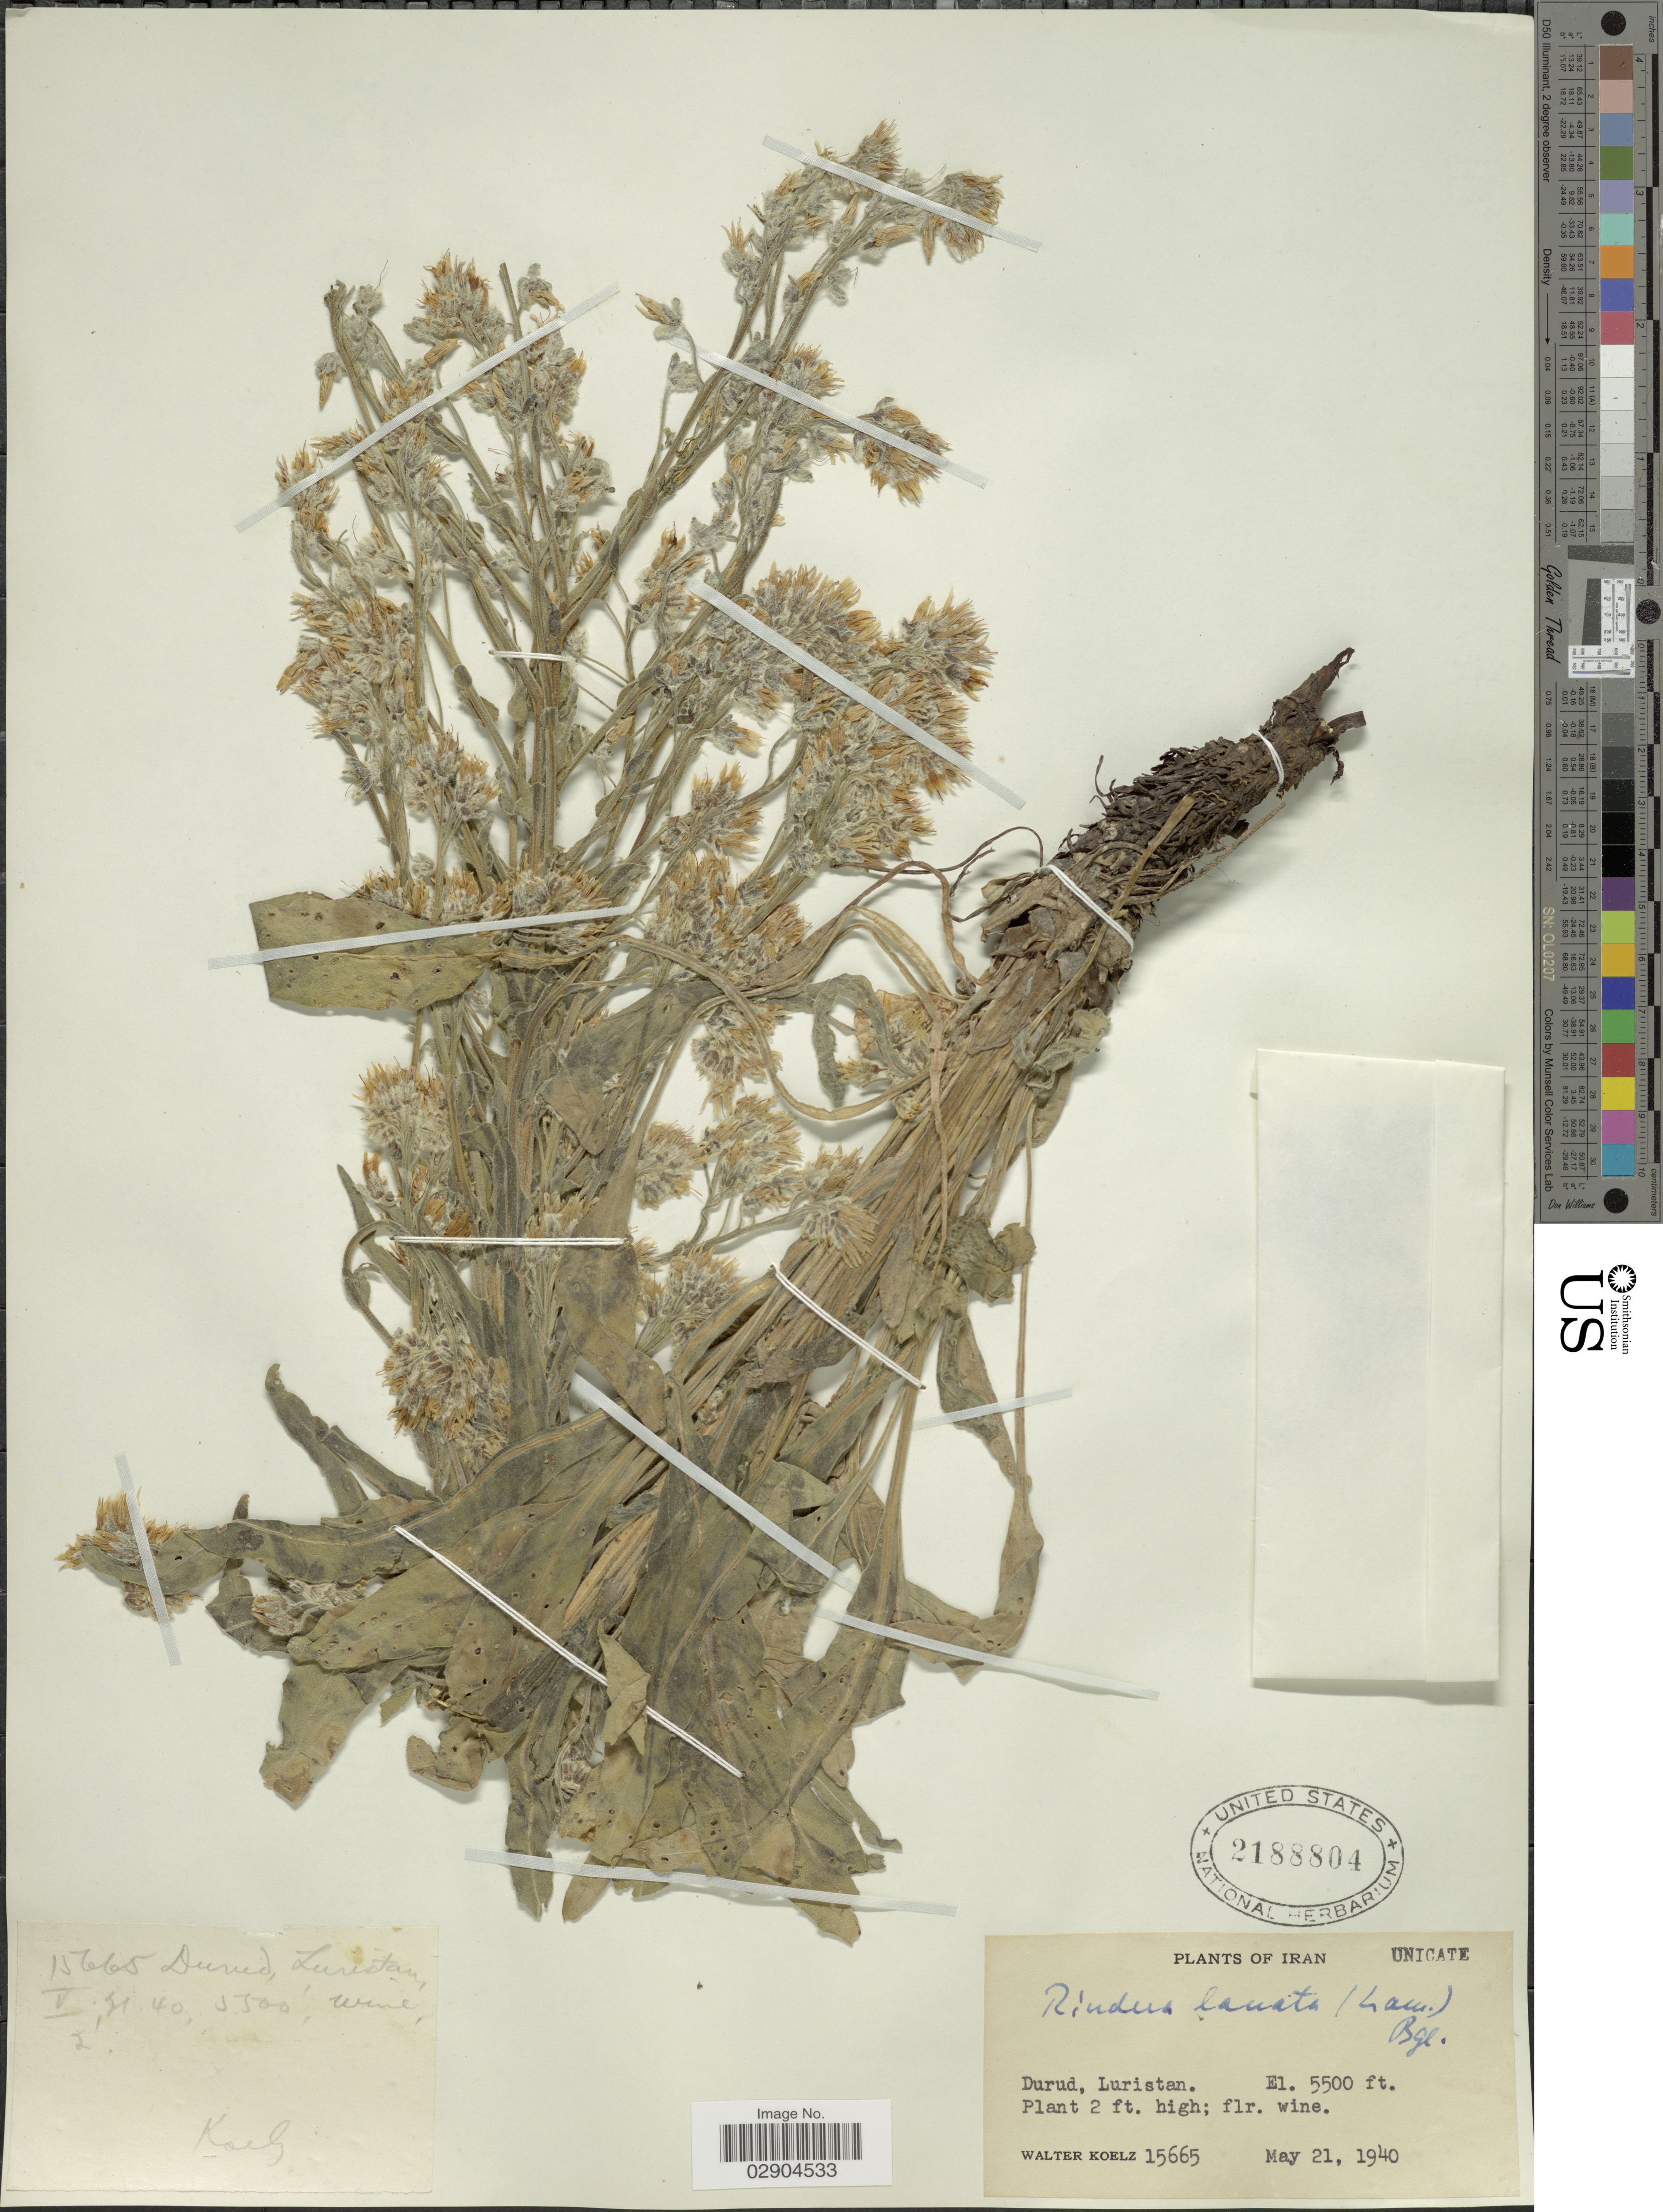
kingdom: Plantae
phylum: Tracheophyta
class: Magnoliopsida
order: Boraginales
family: Boraginaceae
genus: Rindera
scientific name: Rindera lanata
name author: Bunge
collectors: W. N. Koelz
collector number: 15665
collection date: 1940-05-21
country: Iran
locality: Durud, Luristan.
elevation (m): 1676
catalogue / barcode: US 2188804